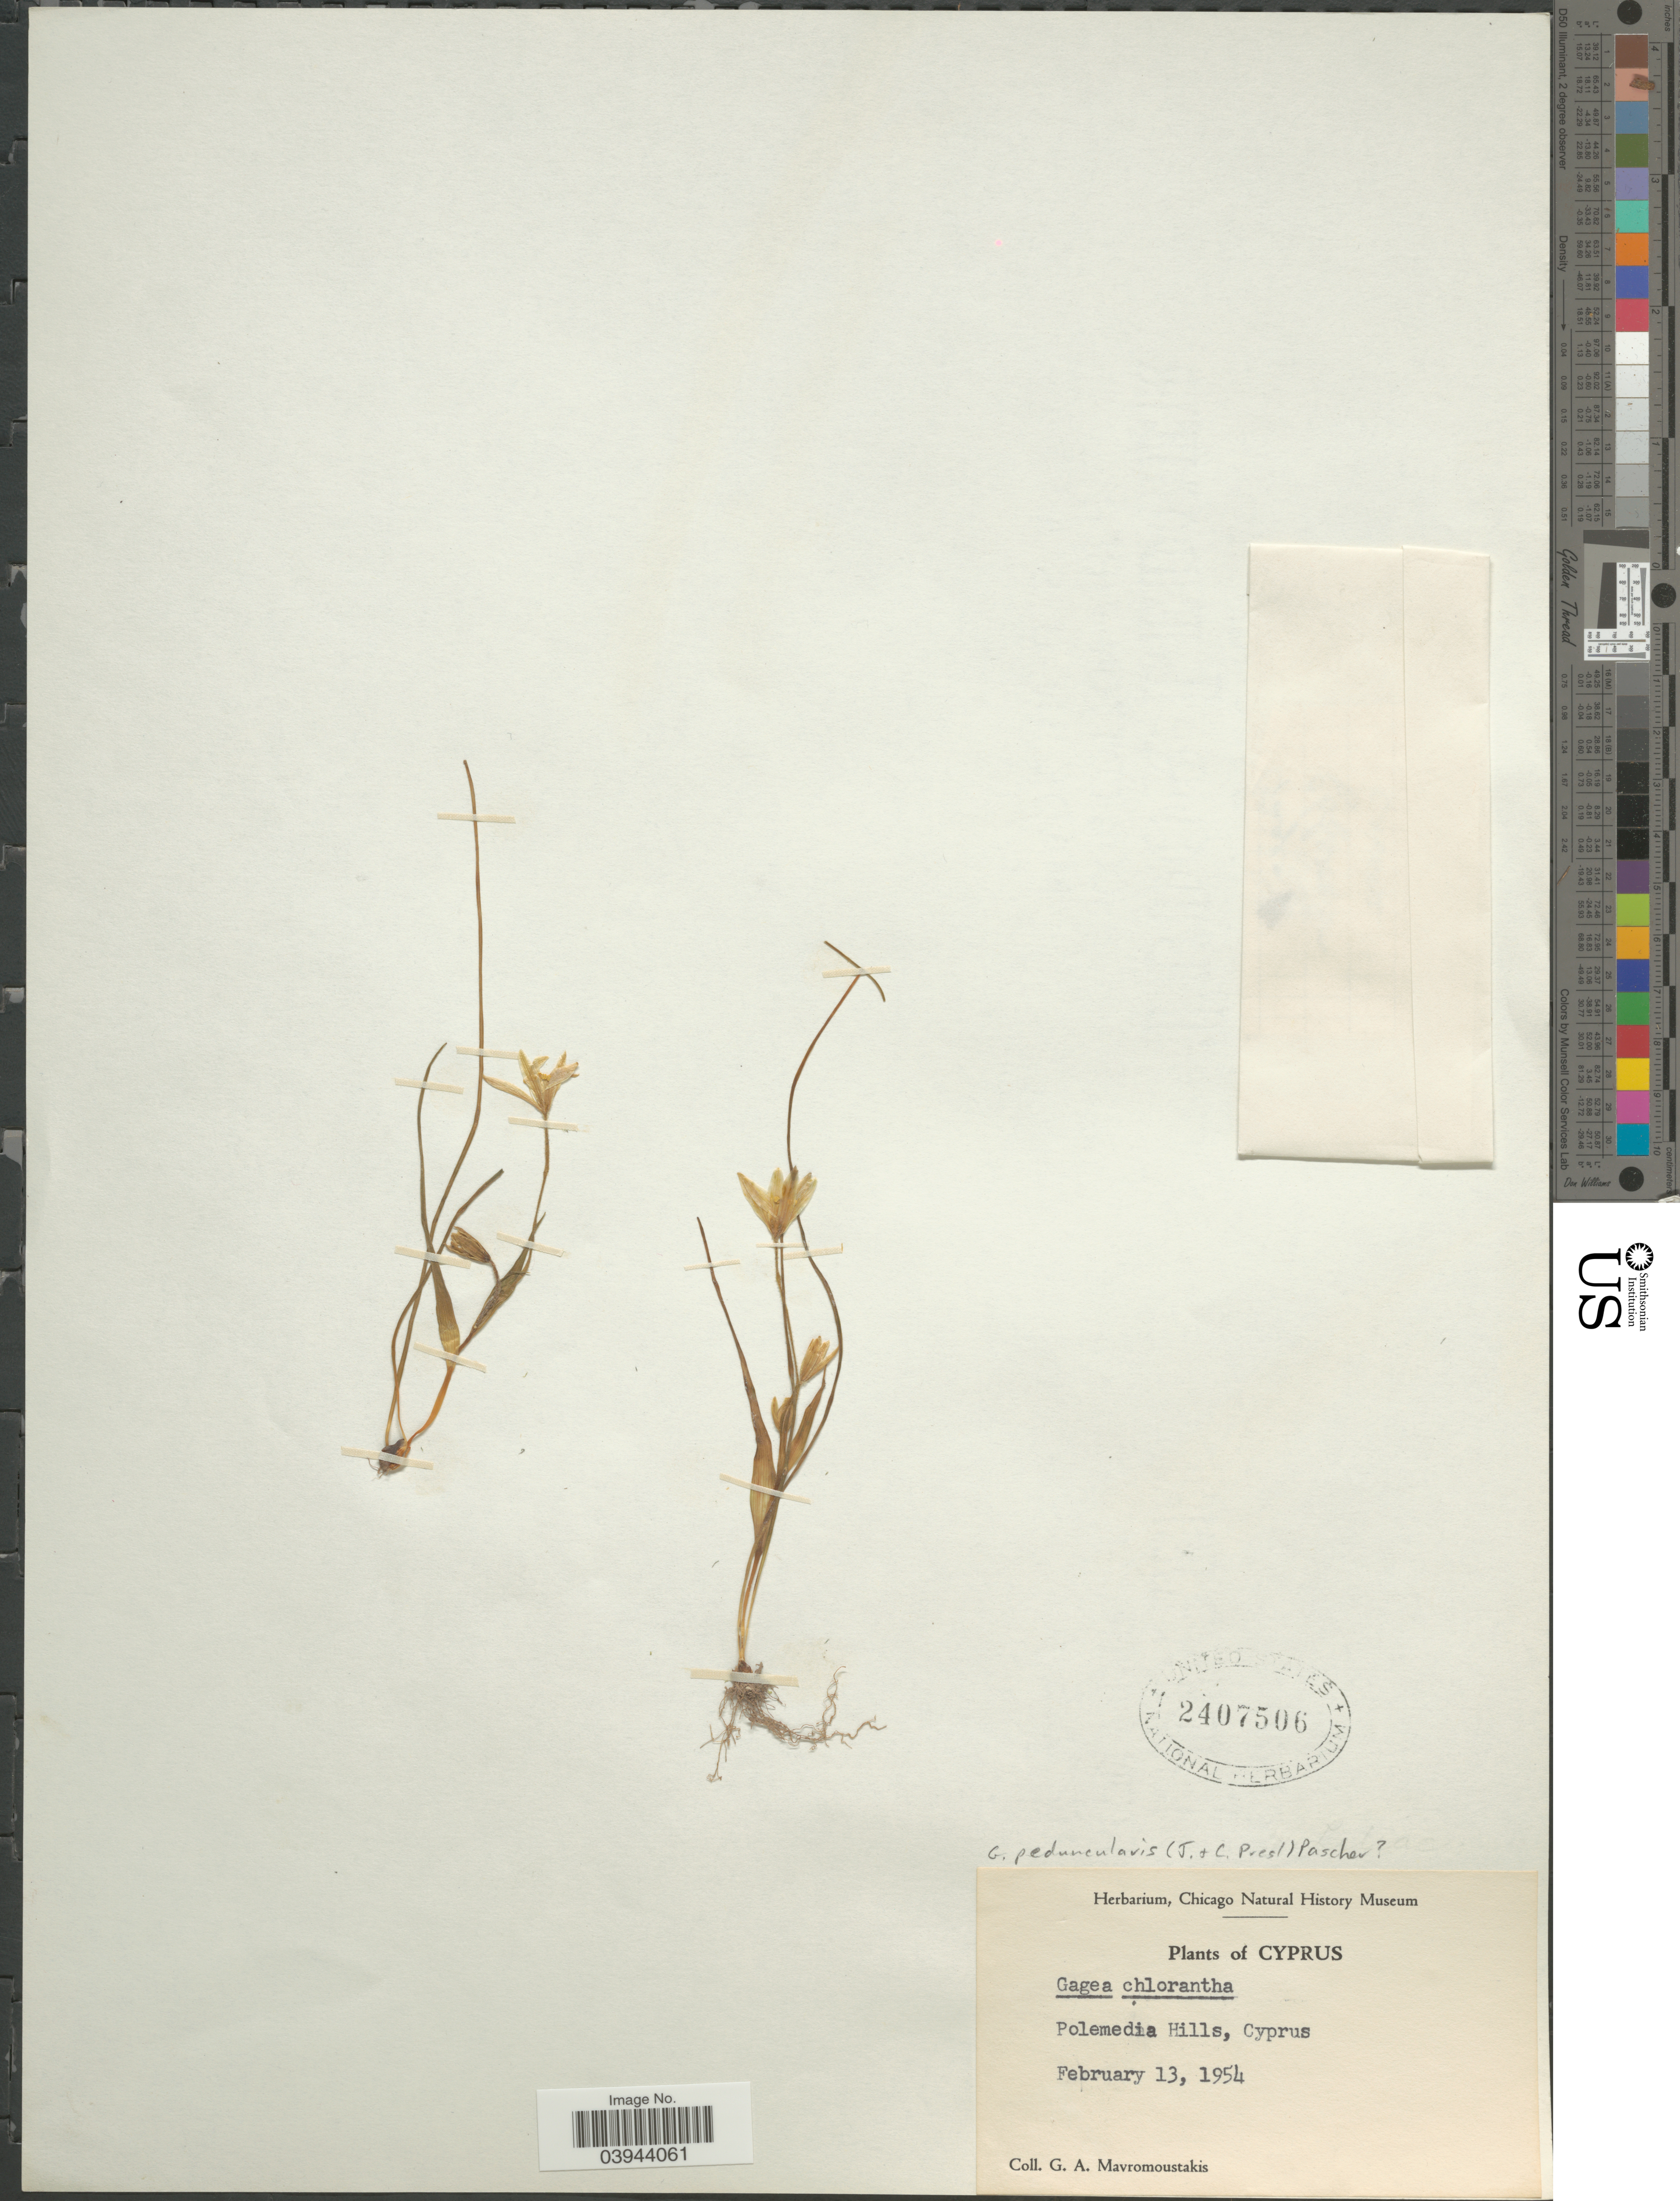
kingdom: Plantae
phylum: Tracheophyta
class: Liliopsida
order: Liliales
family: Liliaceae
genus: Gagea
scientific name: Gagea peduncularis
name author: (C. Presl) Pascher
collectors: G. Mavromoustakis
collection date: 1954-02-13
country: Cyprus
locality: Polemedia Hills.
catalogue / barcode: US 2407506